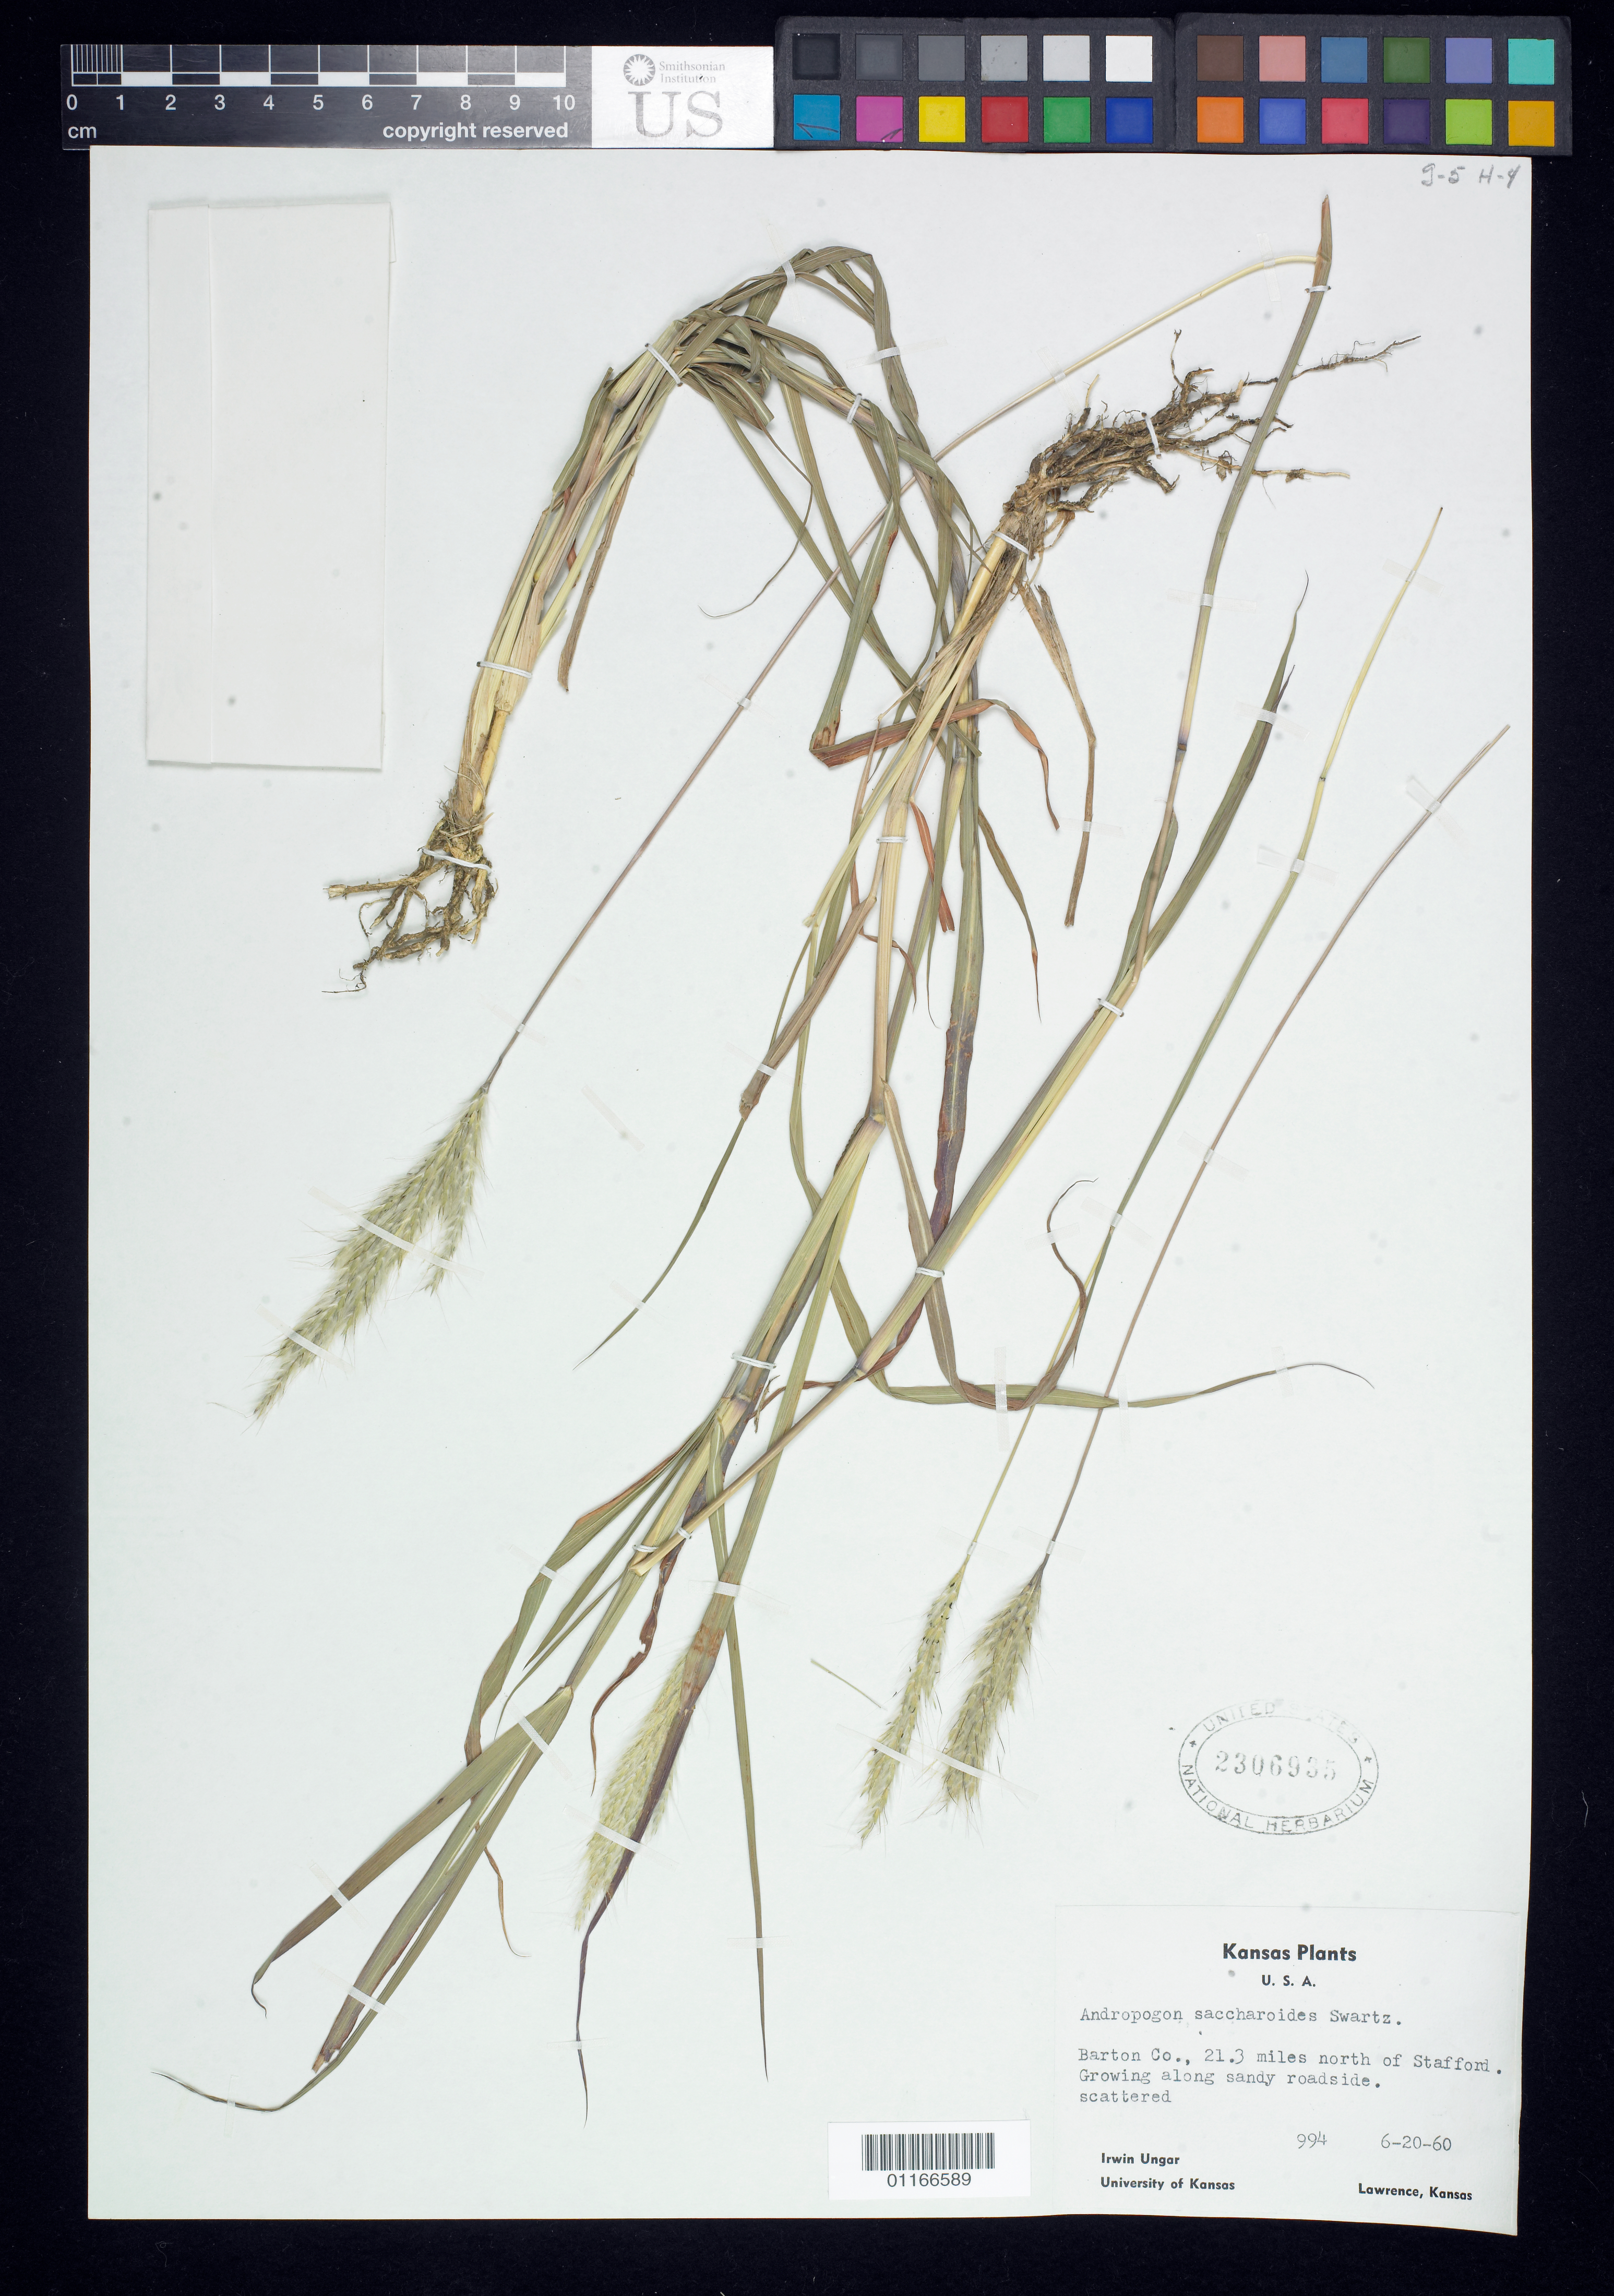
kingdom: Plantae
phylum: Tracheophyta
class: Liliopsida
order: Poales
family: Poaceae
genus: Andropogon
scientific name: Andropogon saccharoides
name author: Sw.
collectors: I. Ungar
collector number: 994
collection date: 1960-06-20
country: United States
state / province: Kansas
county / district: Barton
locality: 21.3 miles N of Stafford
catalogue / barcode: US 2306935